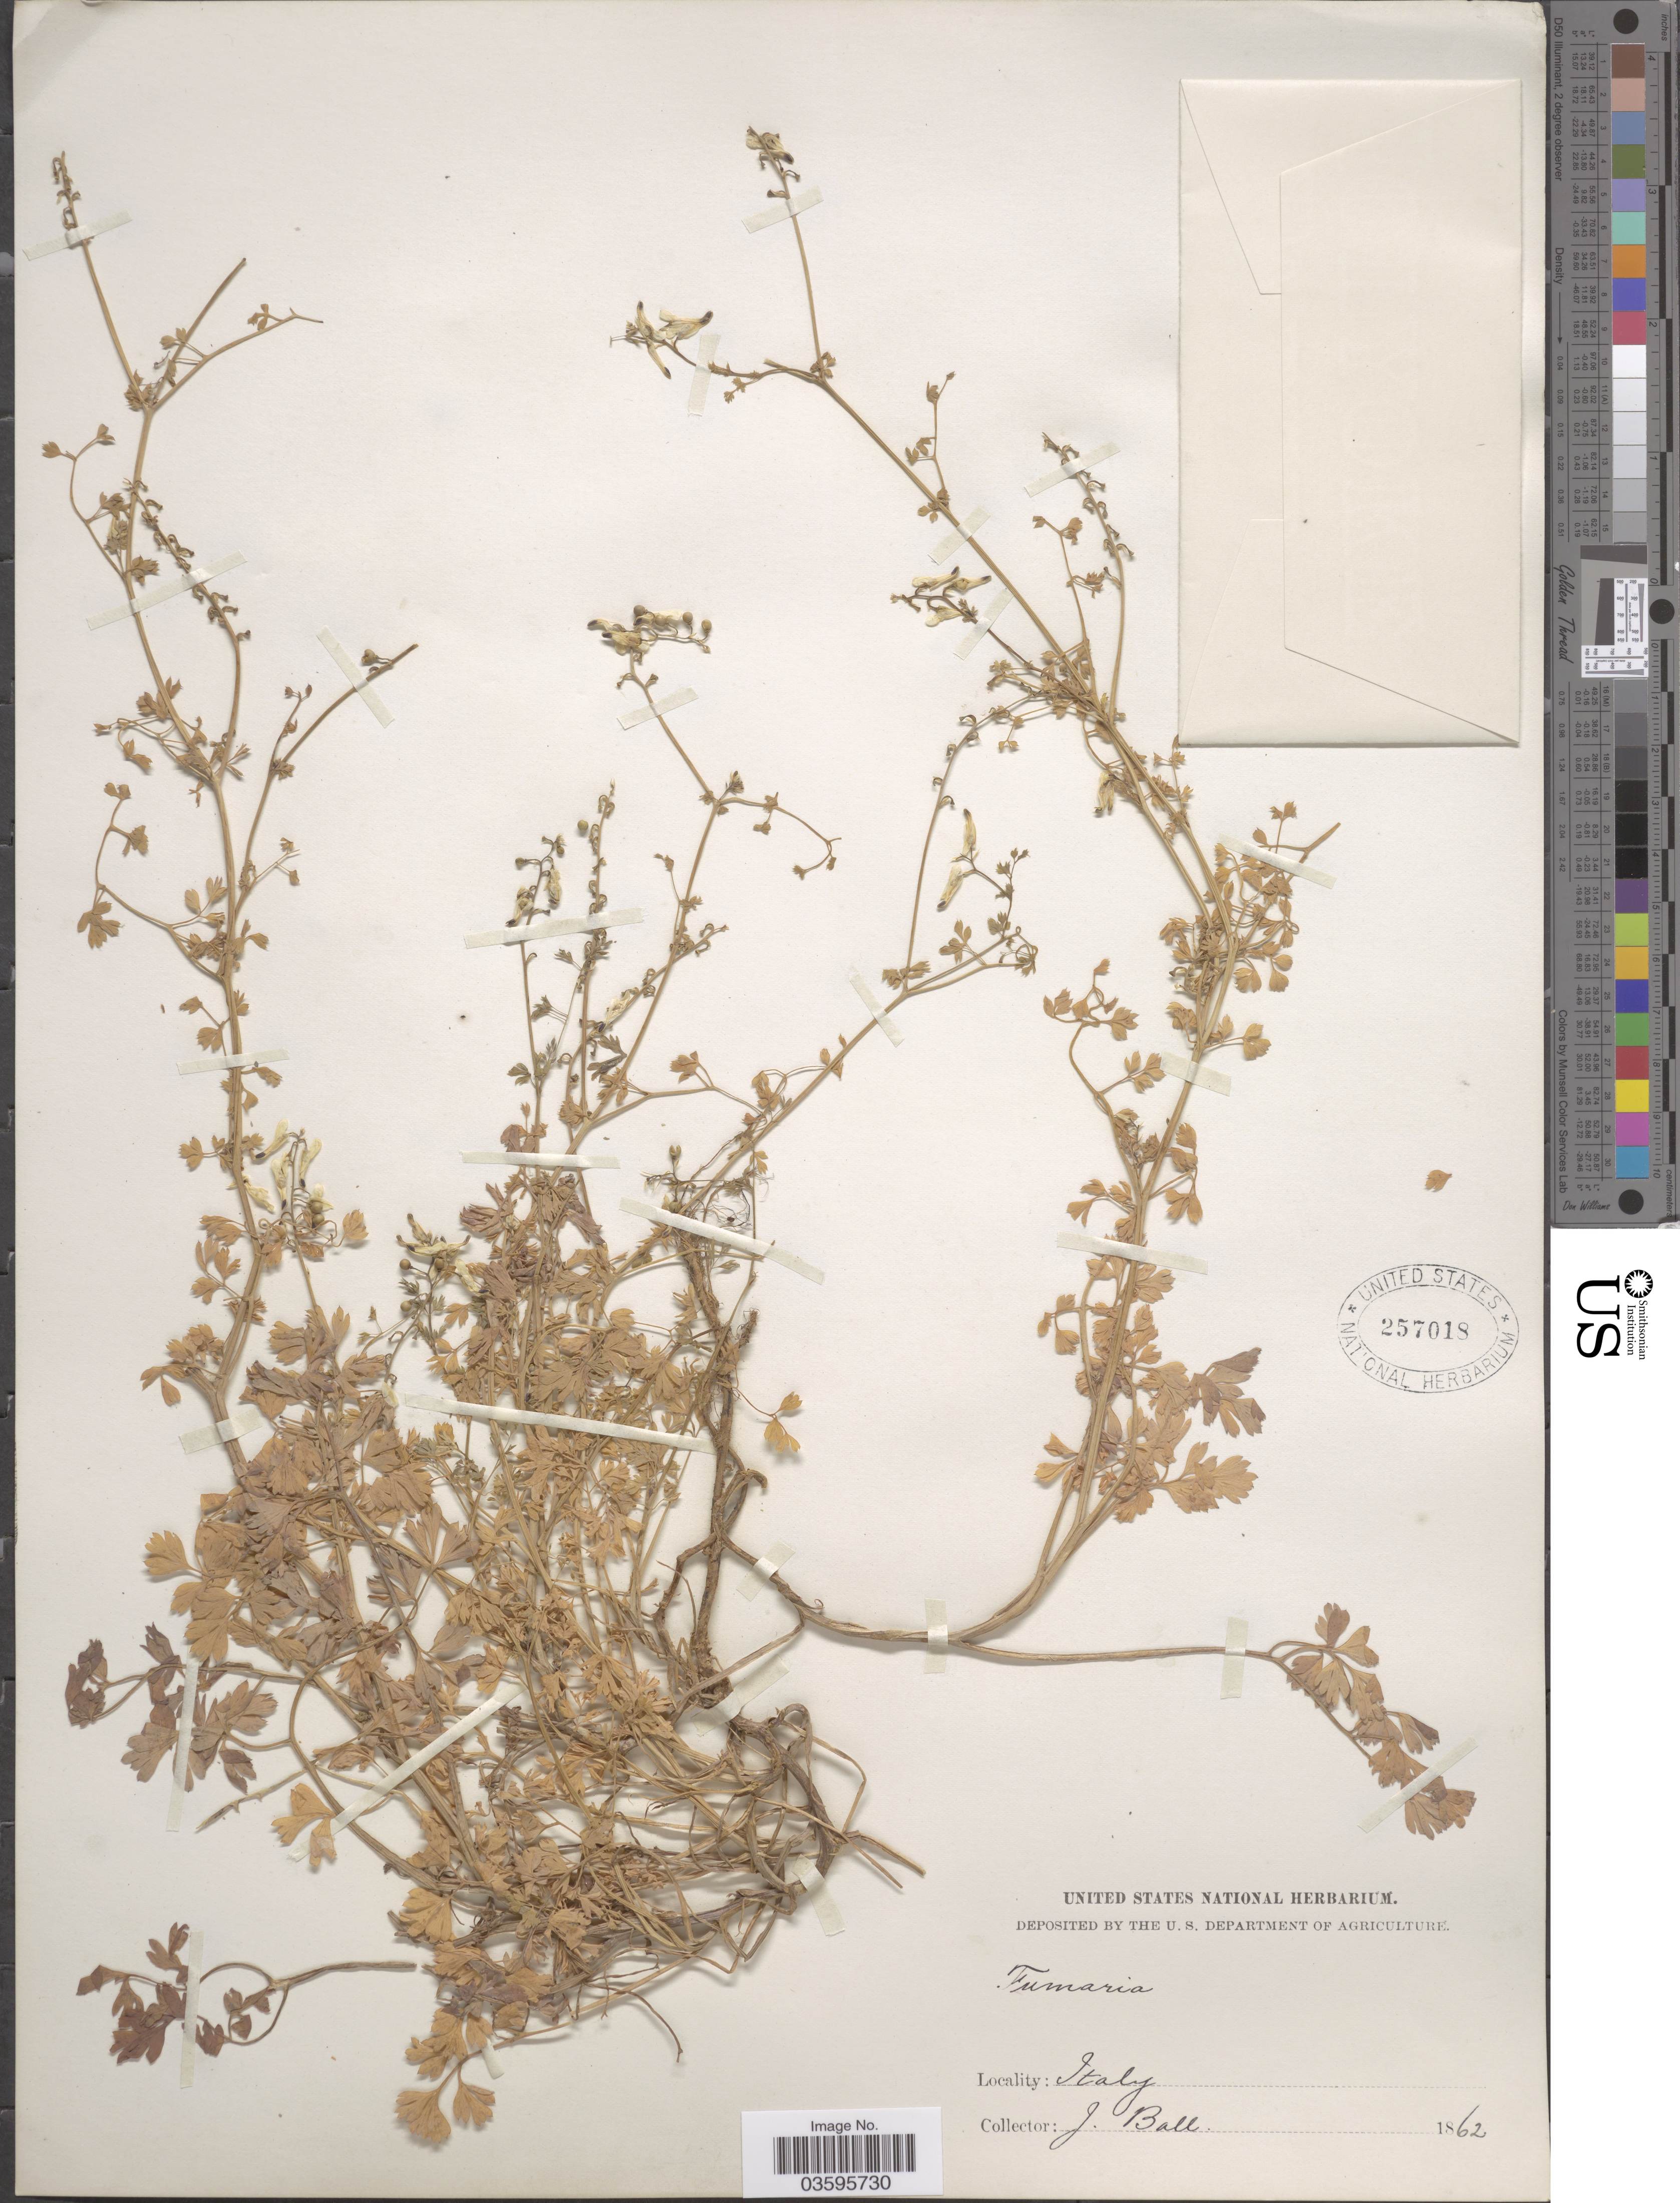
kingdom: Plantae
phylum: Tracheophyta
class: Magnoliopsida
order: Ranunculales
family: Papaveraceae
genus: Fumaria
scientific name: Fumaria sp.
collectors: J. Ball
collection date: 1862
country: Italy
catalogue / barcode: US 257018